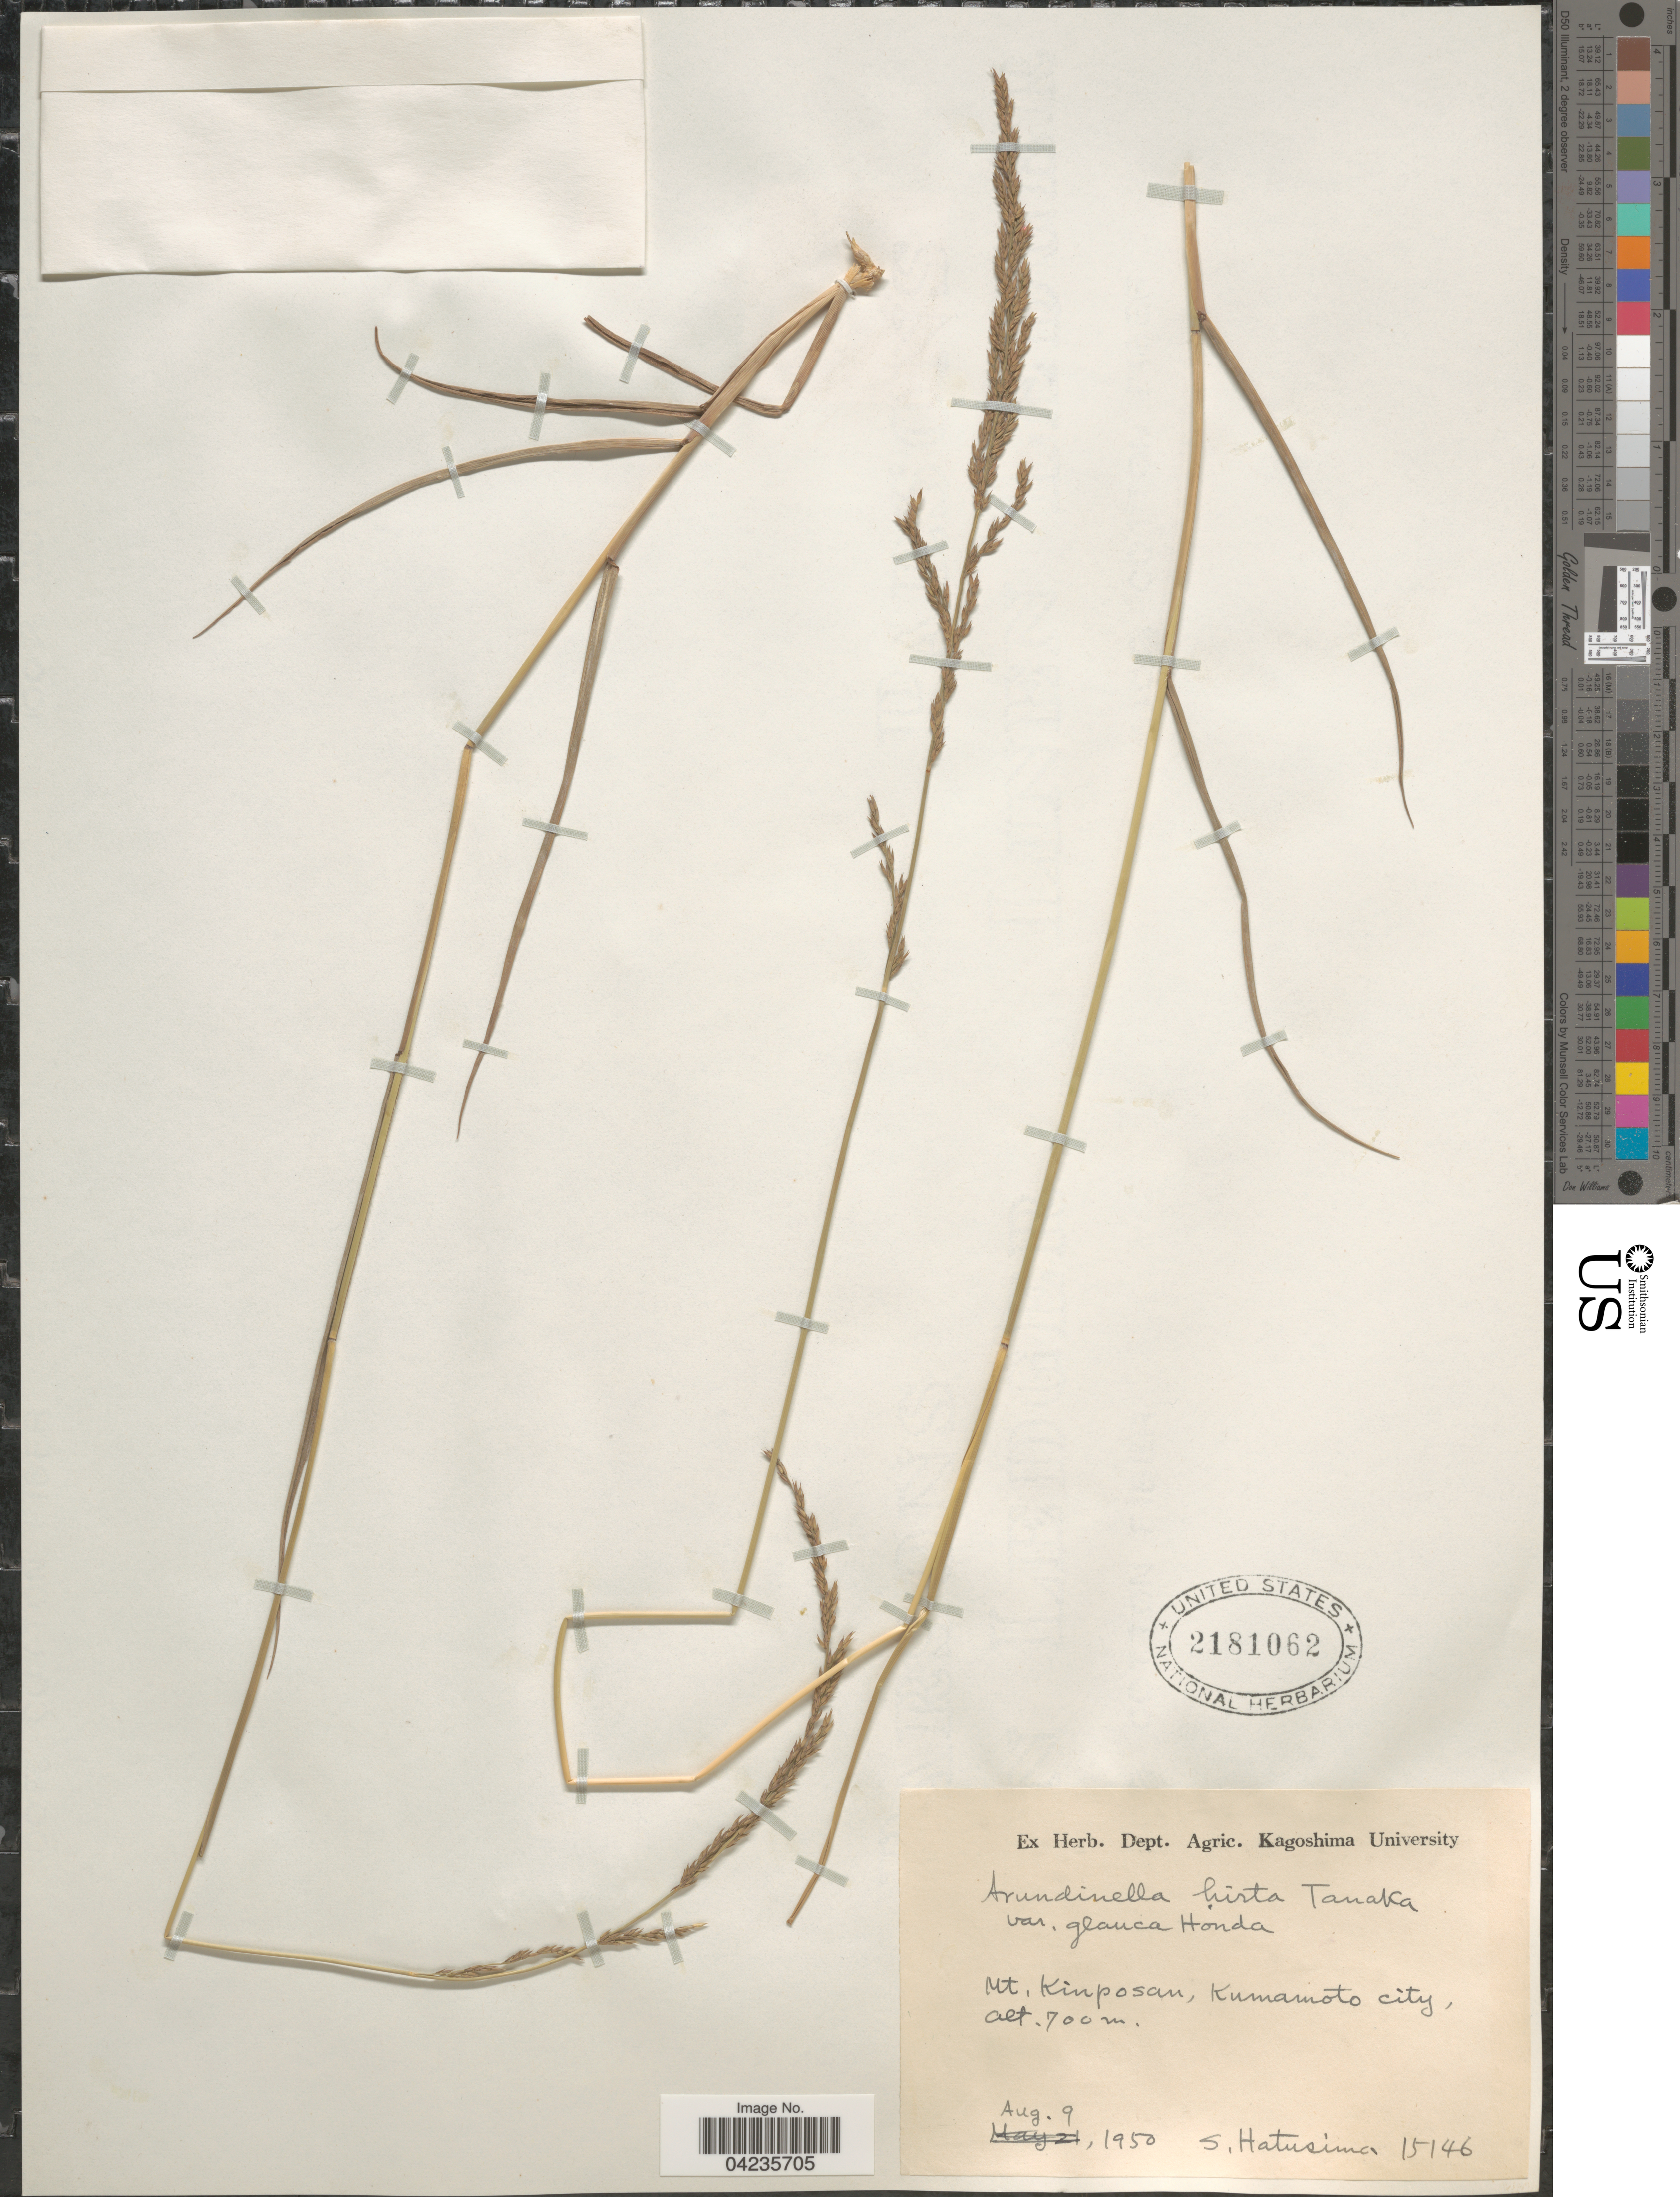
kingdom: Plantae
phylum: Tracheophyta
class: Liliopsida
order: Poales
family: Poaceae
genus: Arundinella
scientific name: Arundinella hirta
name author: (Thunb.) Tanaka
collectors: S. Hatusima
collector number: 15146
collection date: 1950-08-09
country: Japan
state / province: Kumamoto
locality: Mt. Kinposan, Kumamoto city.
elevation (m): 700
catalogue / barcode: US 2181062